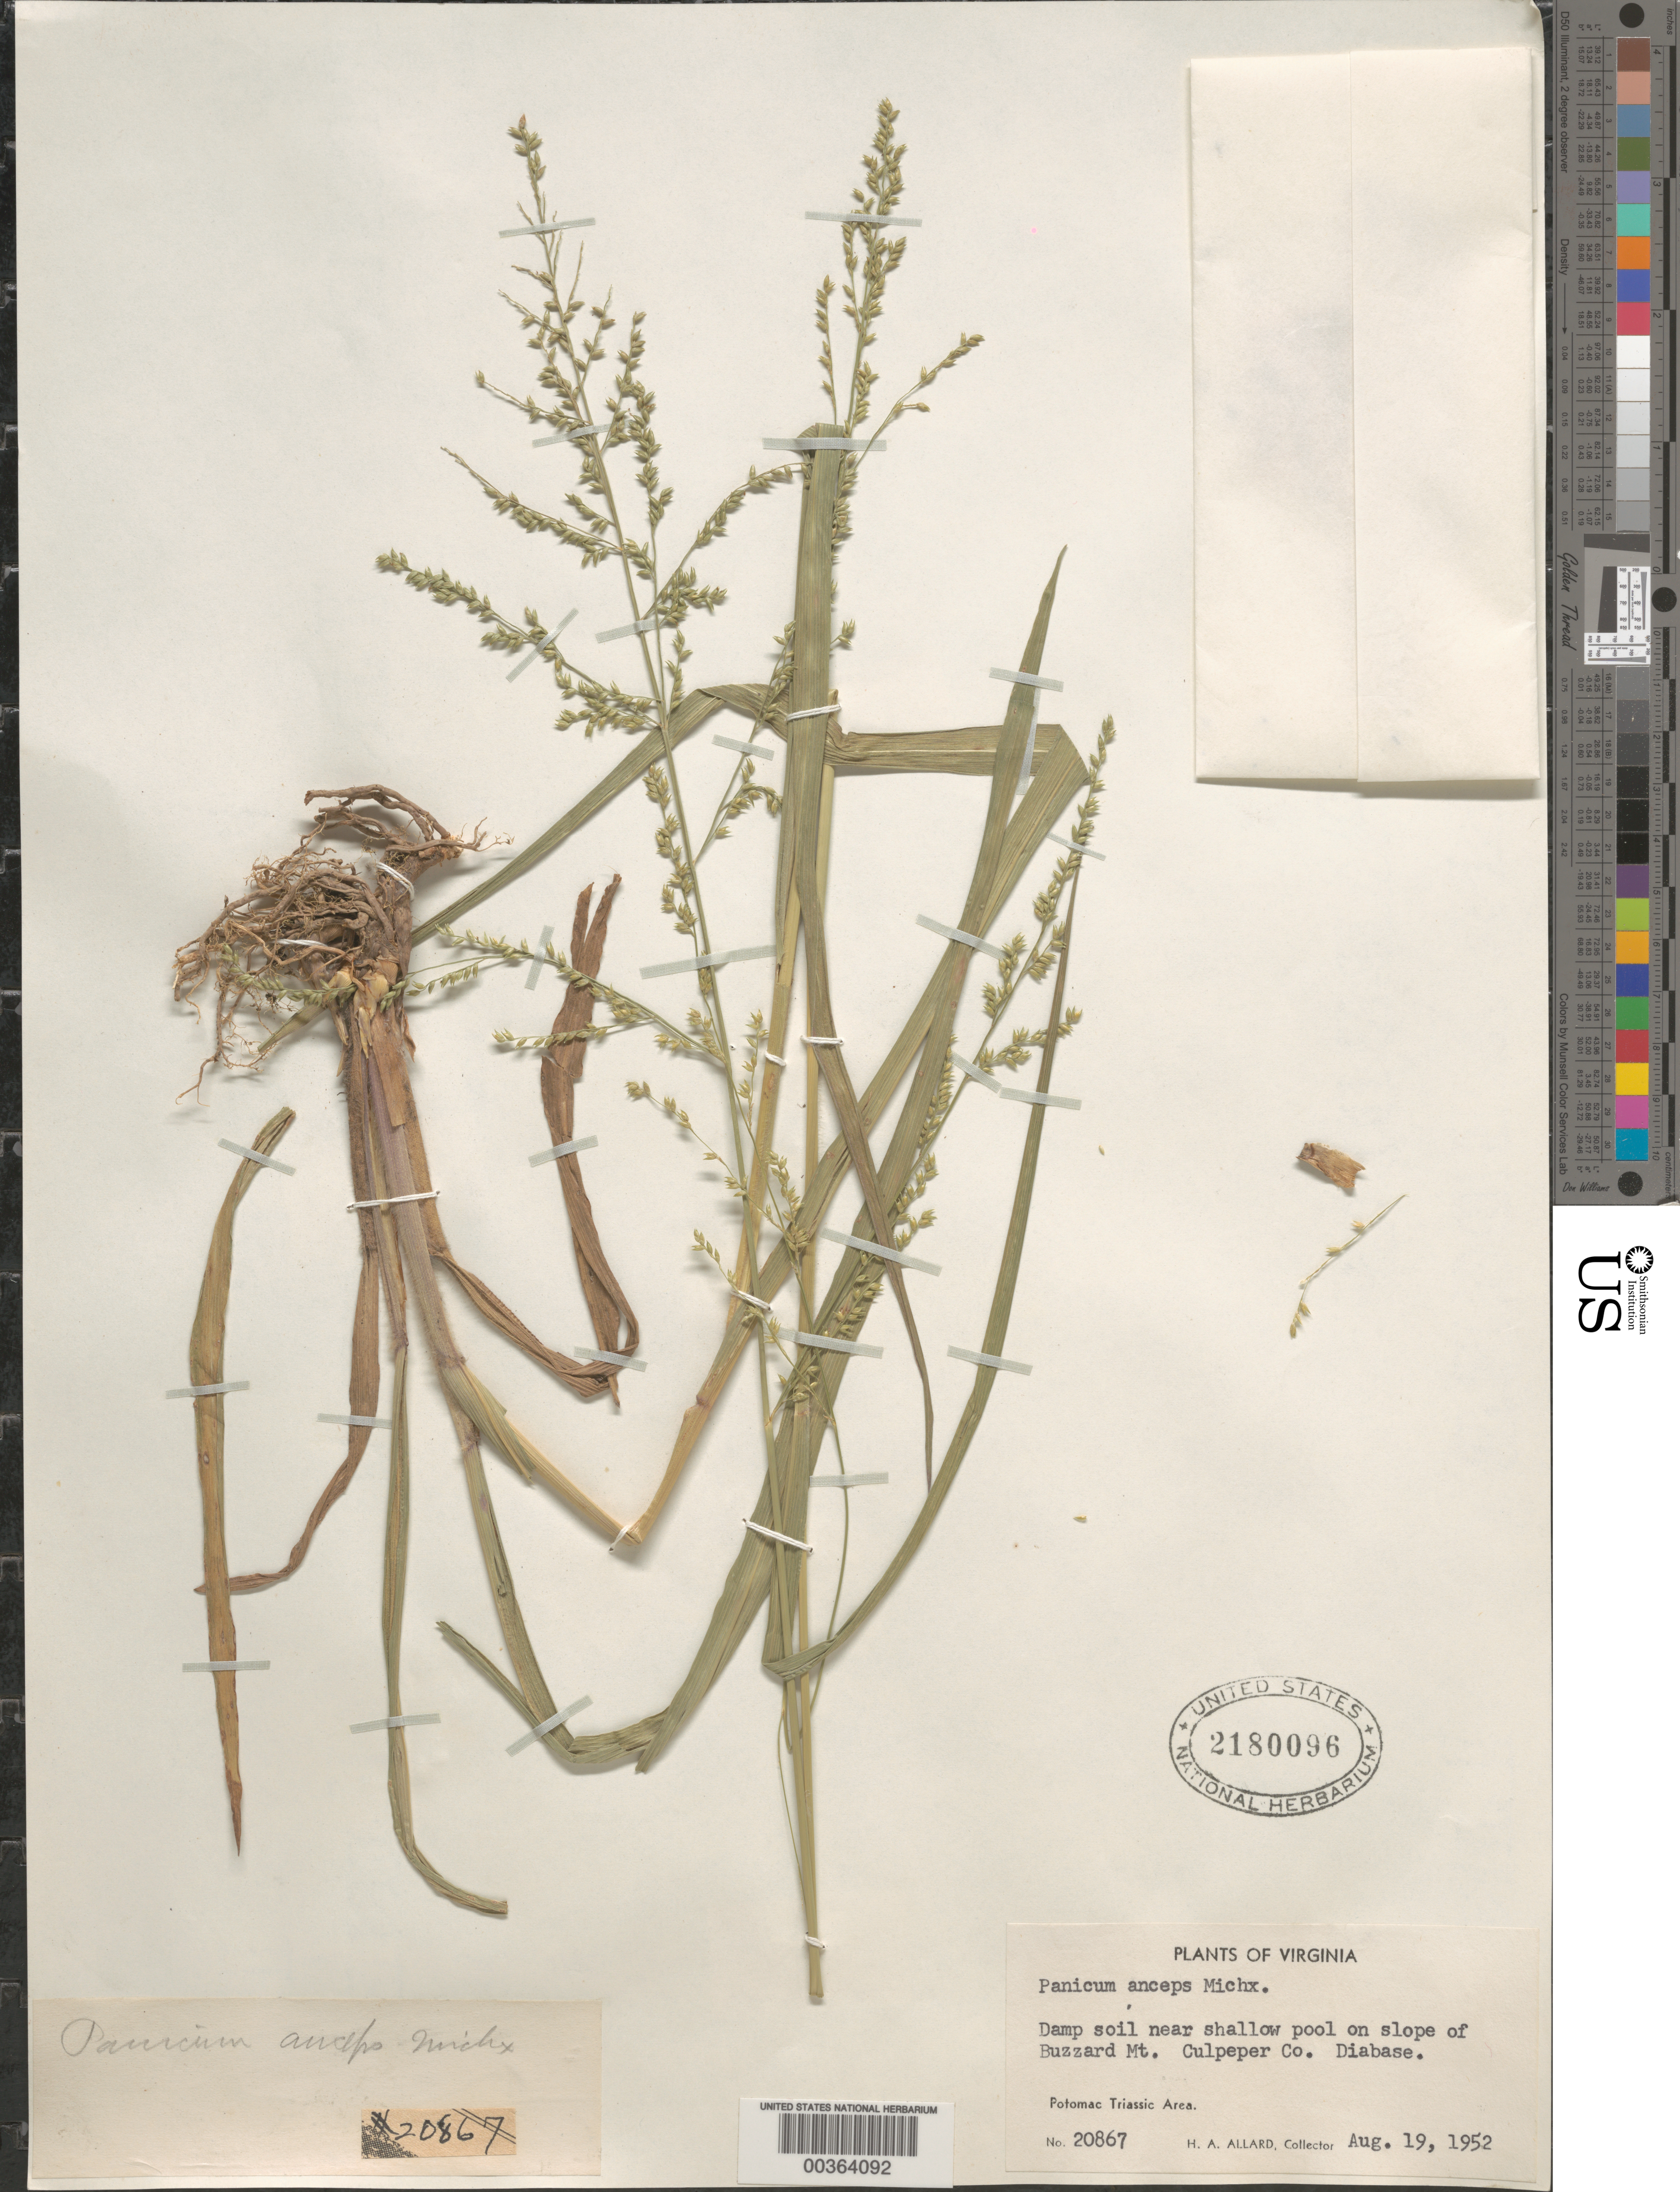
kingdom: Plantae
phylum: Tracheophyta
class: Liliopsida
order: Poales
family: Poaceae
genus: Coleataenia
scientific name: Coleataenia anceps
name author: (Michx.) Soreng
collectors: H. A. Allard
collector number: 20867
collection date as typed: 19 Aug 1952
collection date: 1952-08-19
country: United States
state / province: Virginia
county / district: Culpeper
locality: Buzzard Mountain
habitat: Damp soil near shallow pool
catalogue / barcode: US 2180096